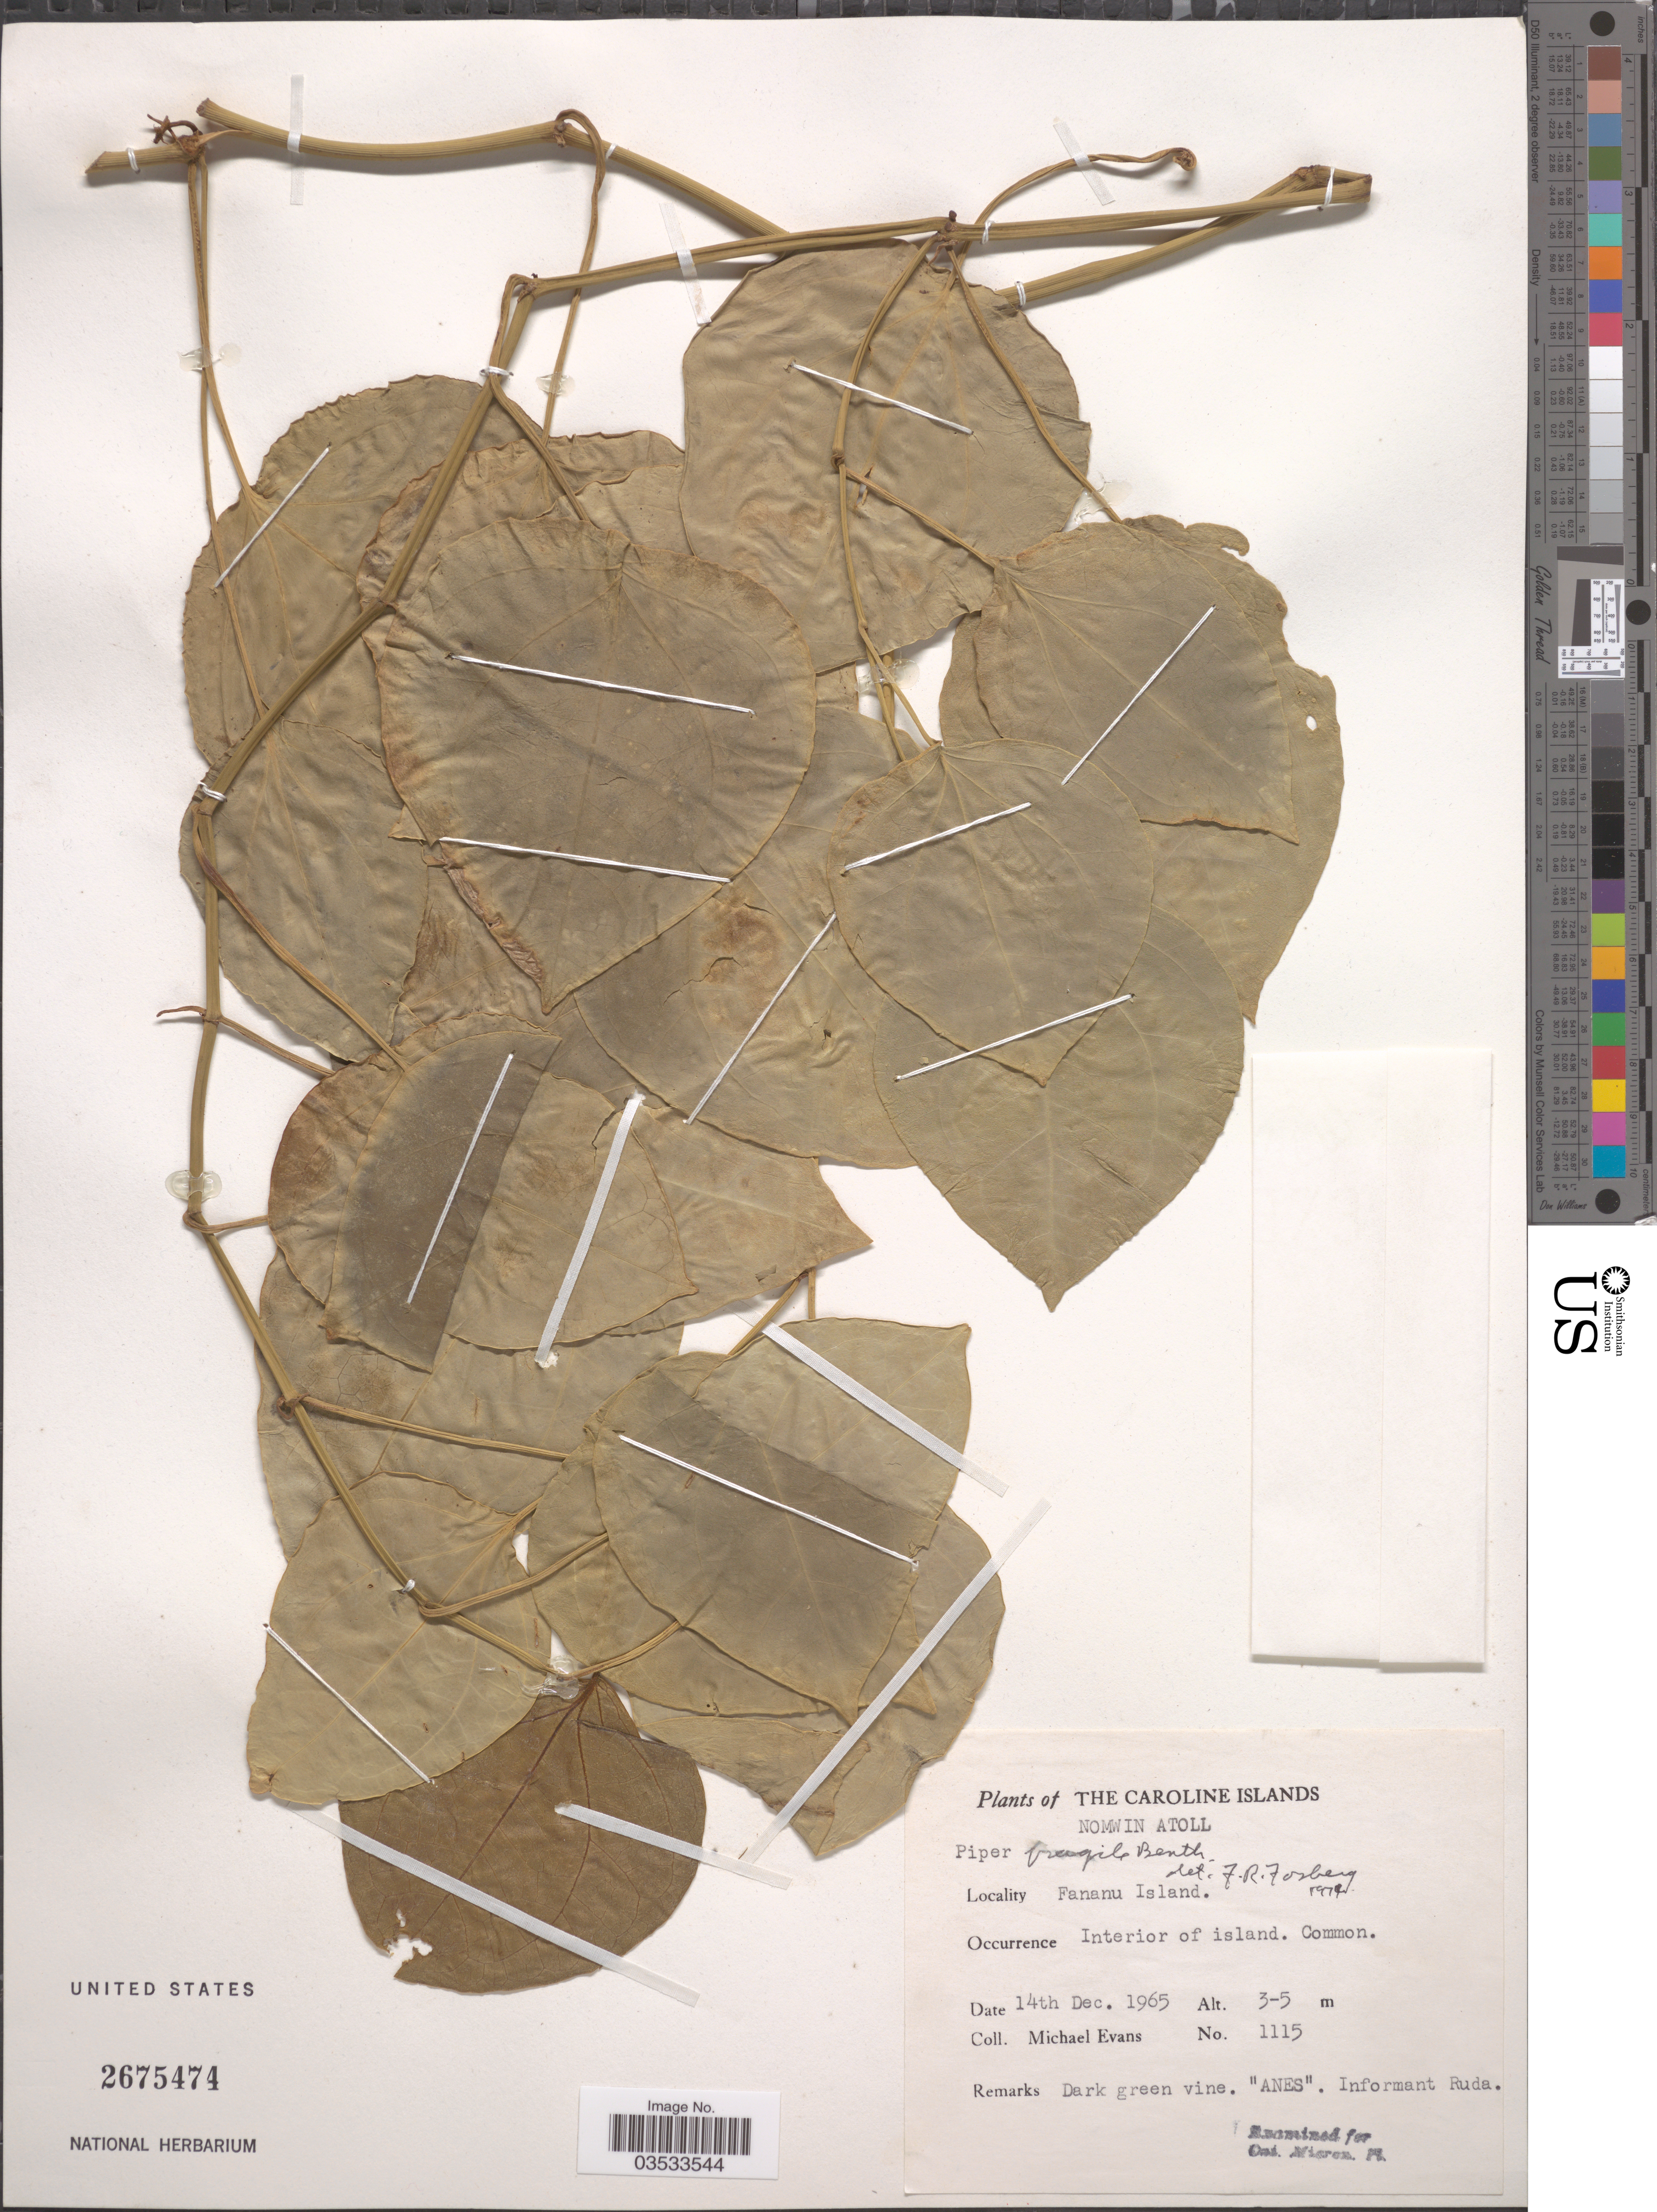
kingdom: Plantae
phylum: Tracheophyta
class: Magnoliopsida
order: Piperales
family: Piperaceae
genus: Piper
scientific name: Piper fragile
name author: Benth.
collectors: M. Evans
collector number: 1115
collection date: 1965-12-14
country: Micronesia, Federated States of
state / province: Truk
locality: The Caroline Islands. Nomwin Atoll. Fananu Island. Interior of island.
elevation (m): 3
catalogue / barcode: US 2675474